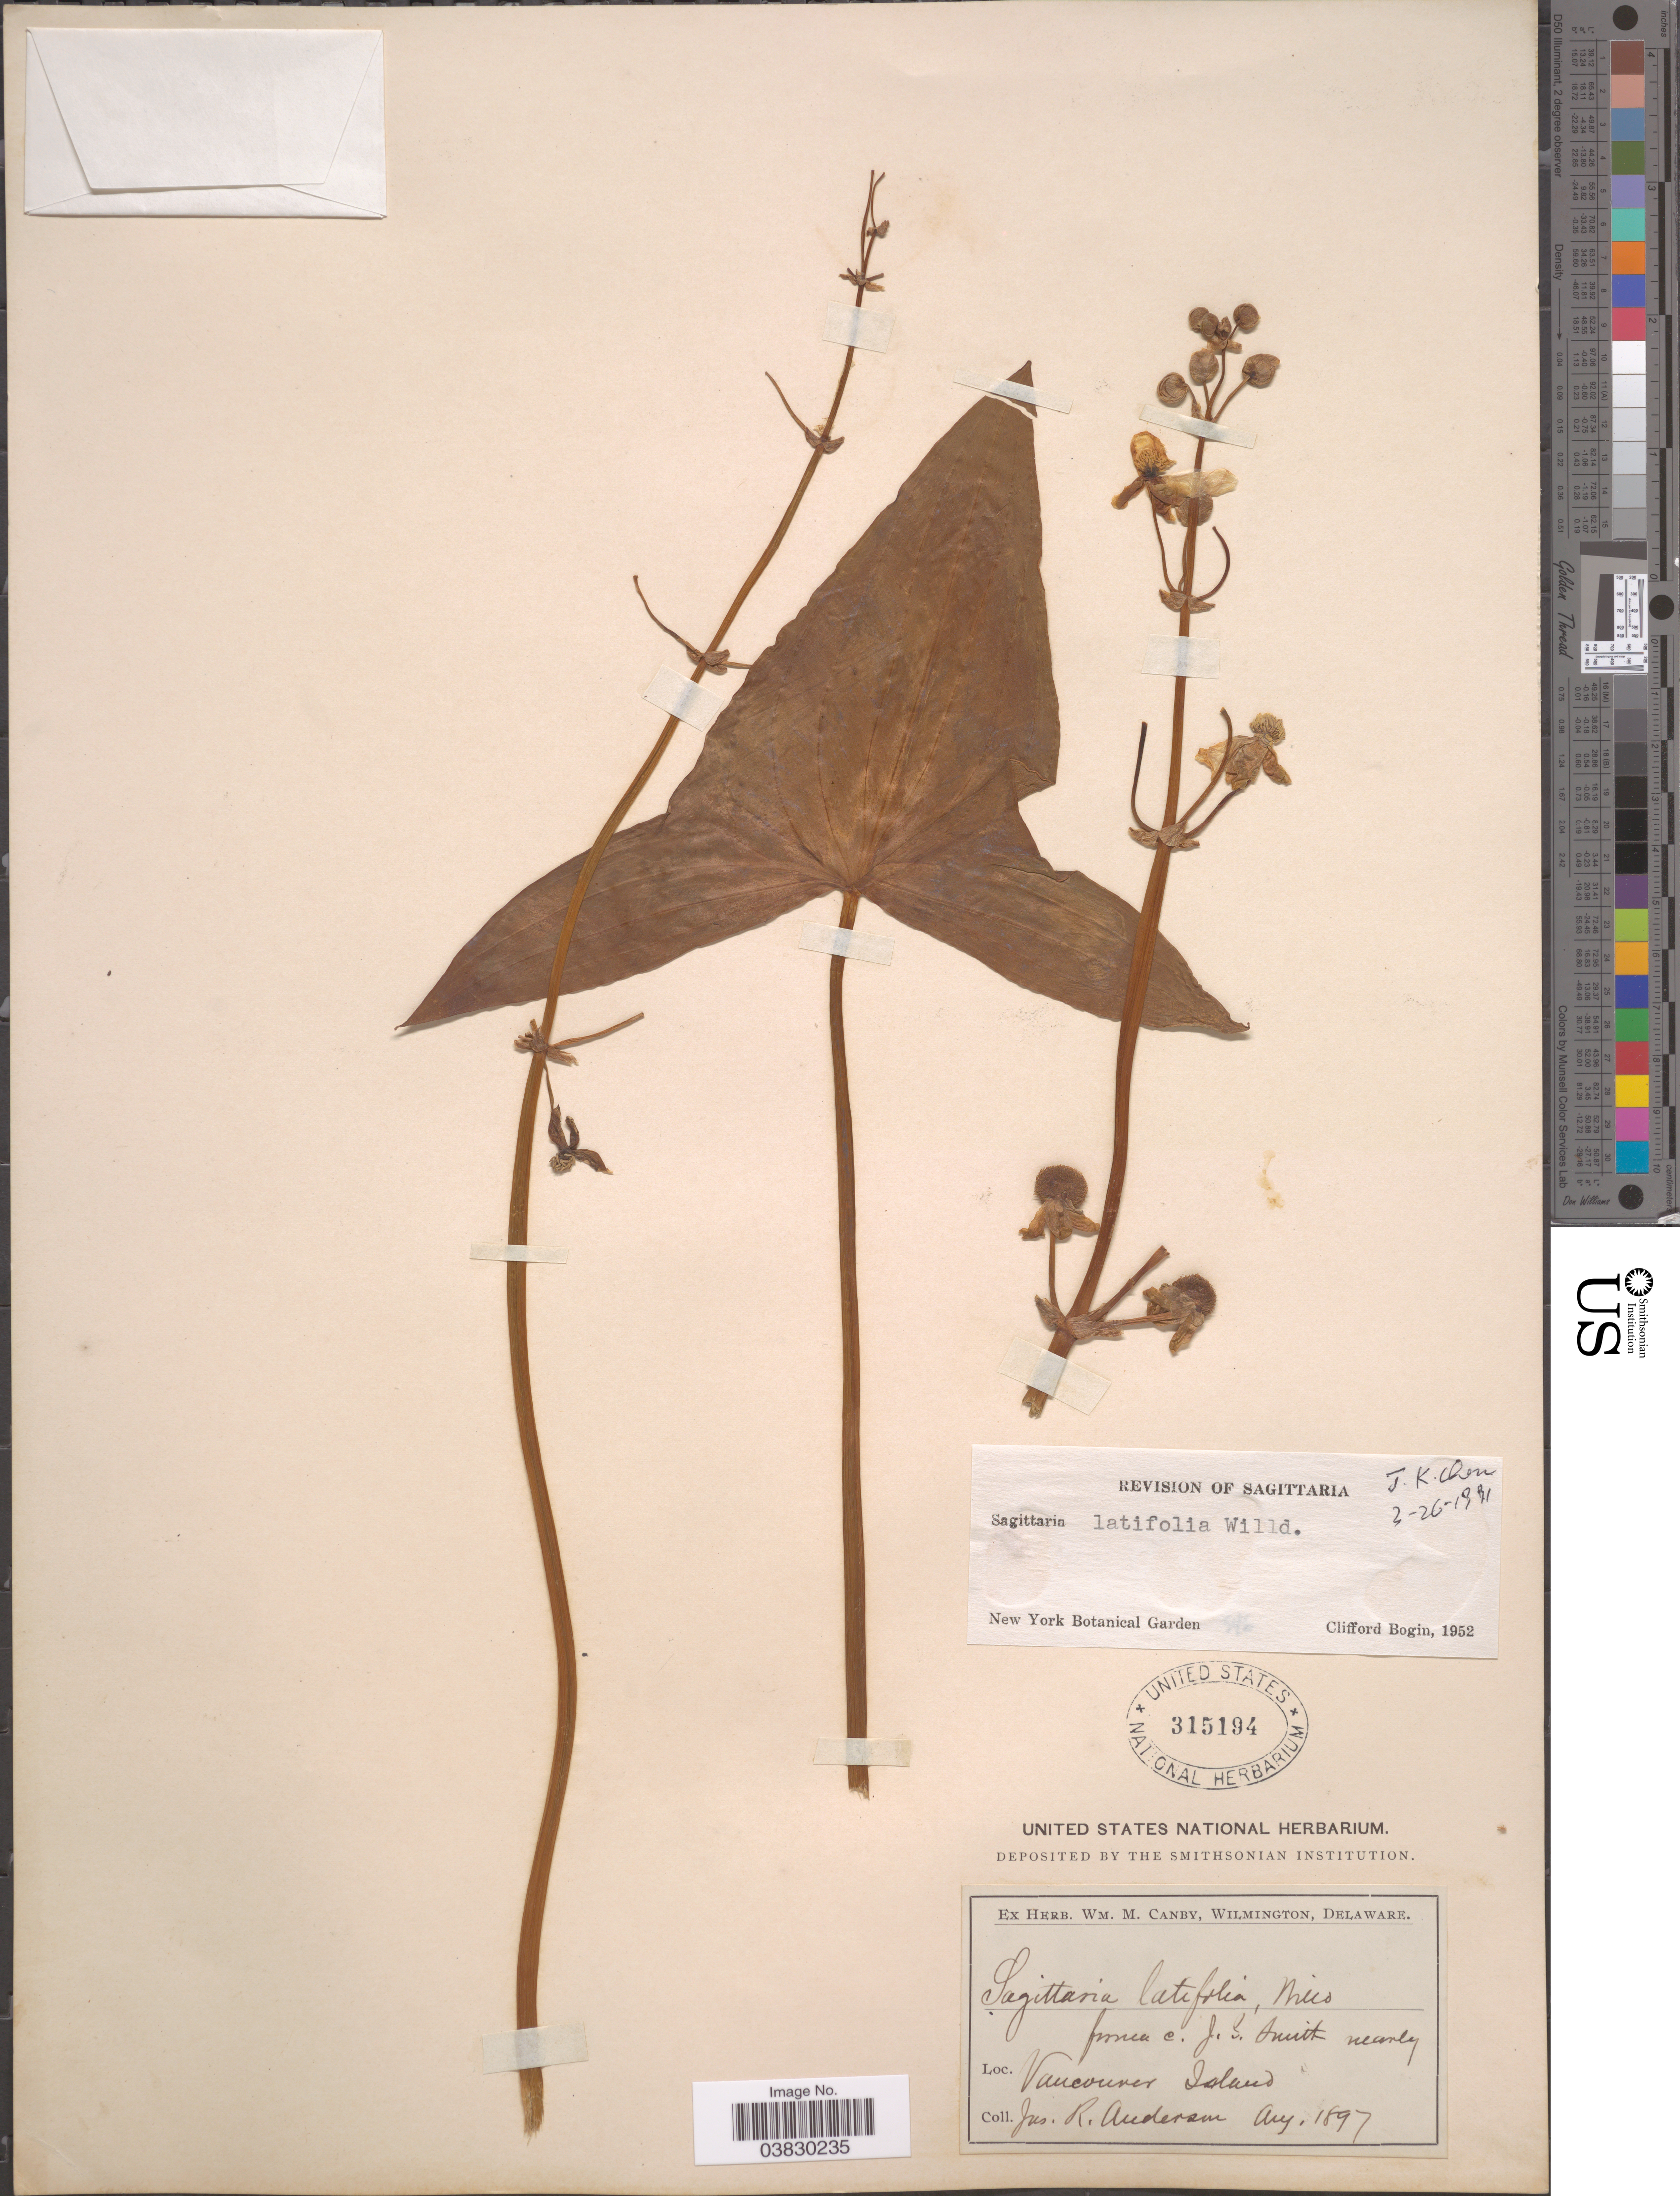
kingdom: Plantae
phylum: Tracheophyta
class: Liliopsida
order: Alismatales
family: Alismataceae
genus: Sagittaria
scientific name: Sagittaria latifolia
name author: Willd.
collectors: J. R. Anderson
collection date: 1897-08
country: Canada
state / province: British Columbia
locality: Vancouver Island.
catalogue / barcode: US 315194